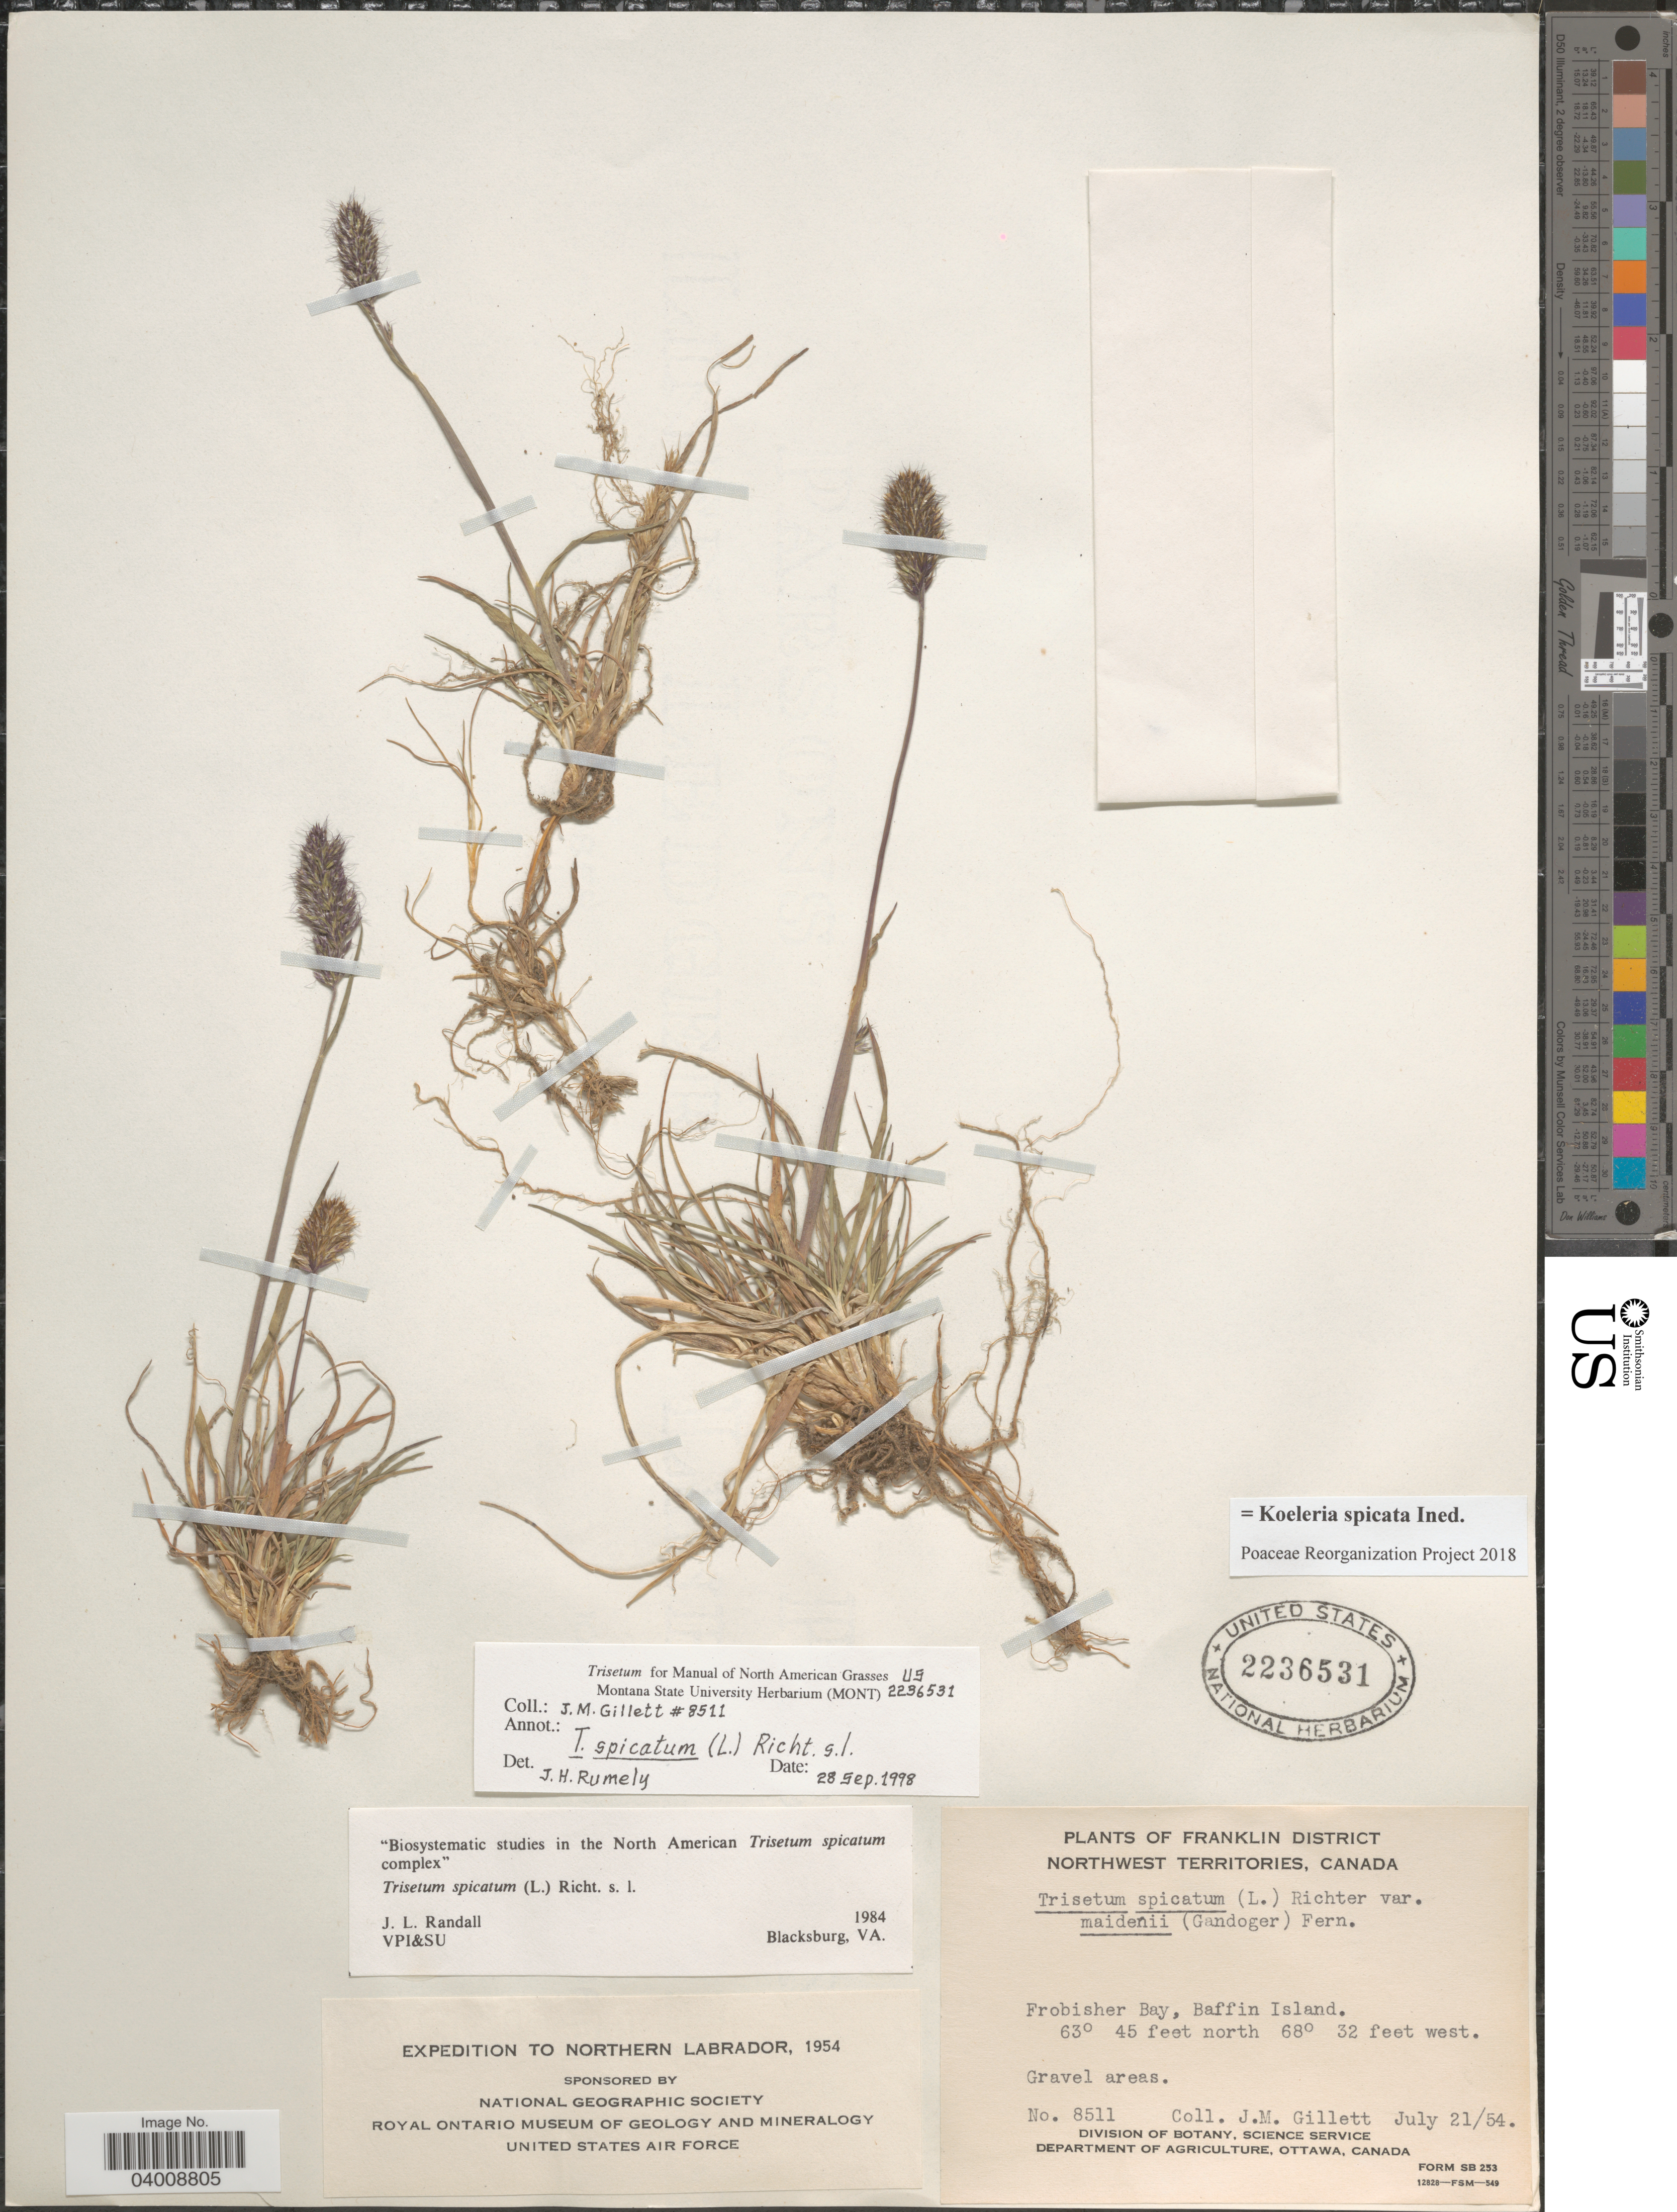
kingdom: Plantae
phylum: Tracheophyta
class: Liliopsida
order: Poales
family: Poaceae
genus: Koeleria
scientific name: Koeleria spicata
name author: (L.) Barberá et al.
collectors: J. M. Gillett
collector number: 8511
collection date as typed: Transcribed d/m/y: 21/7/54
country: Canada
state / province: Northwest Territories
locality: Franklin District. Frobisher Bay, Baffin Island.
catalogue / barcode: US 2236531